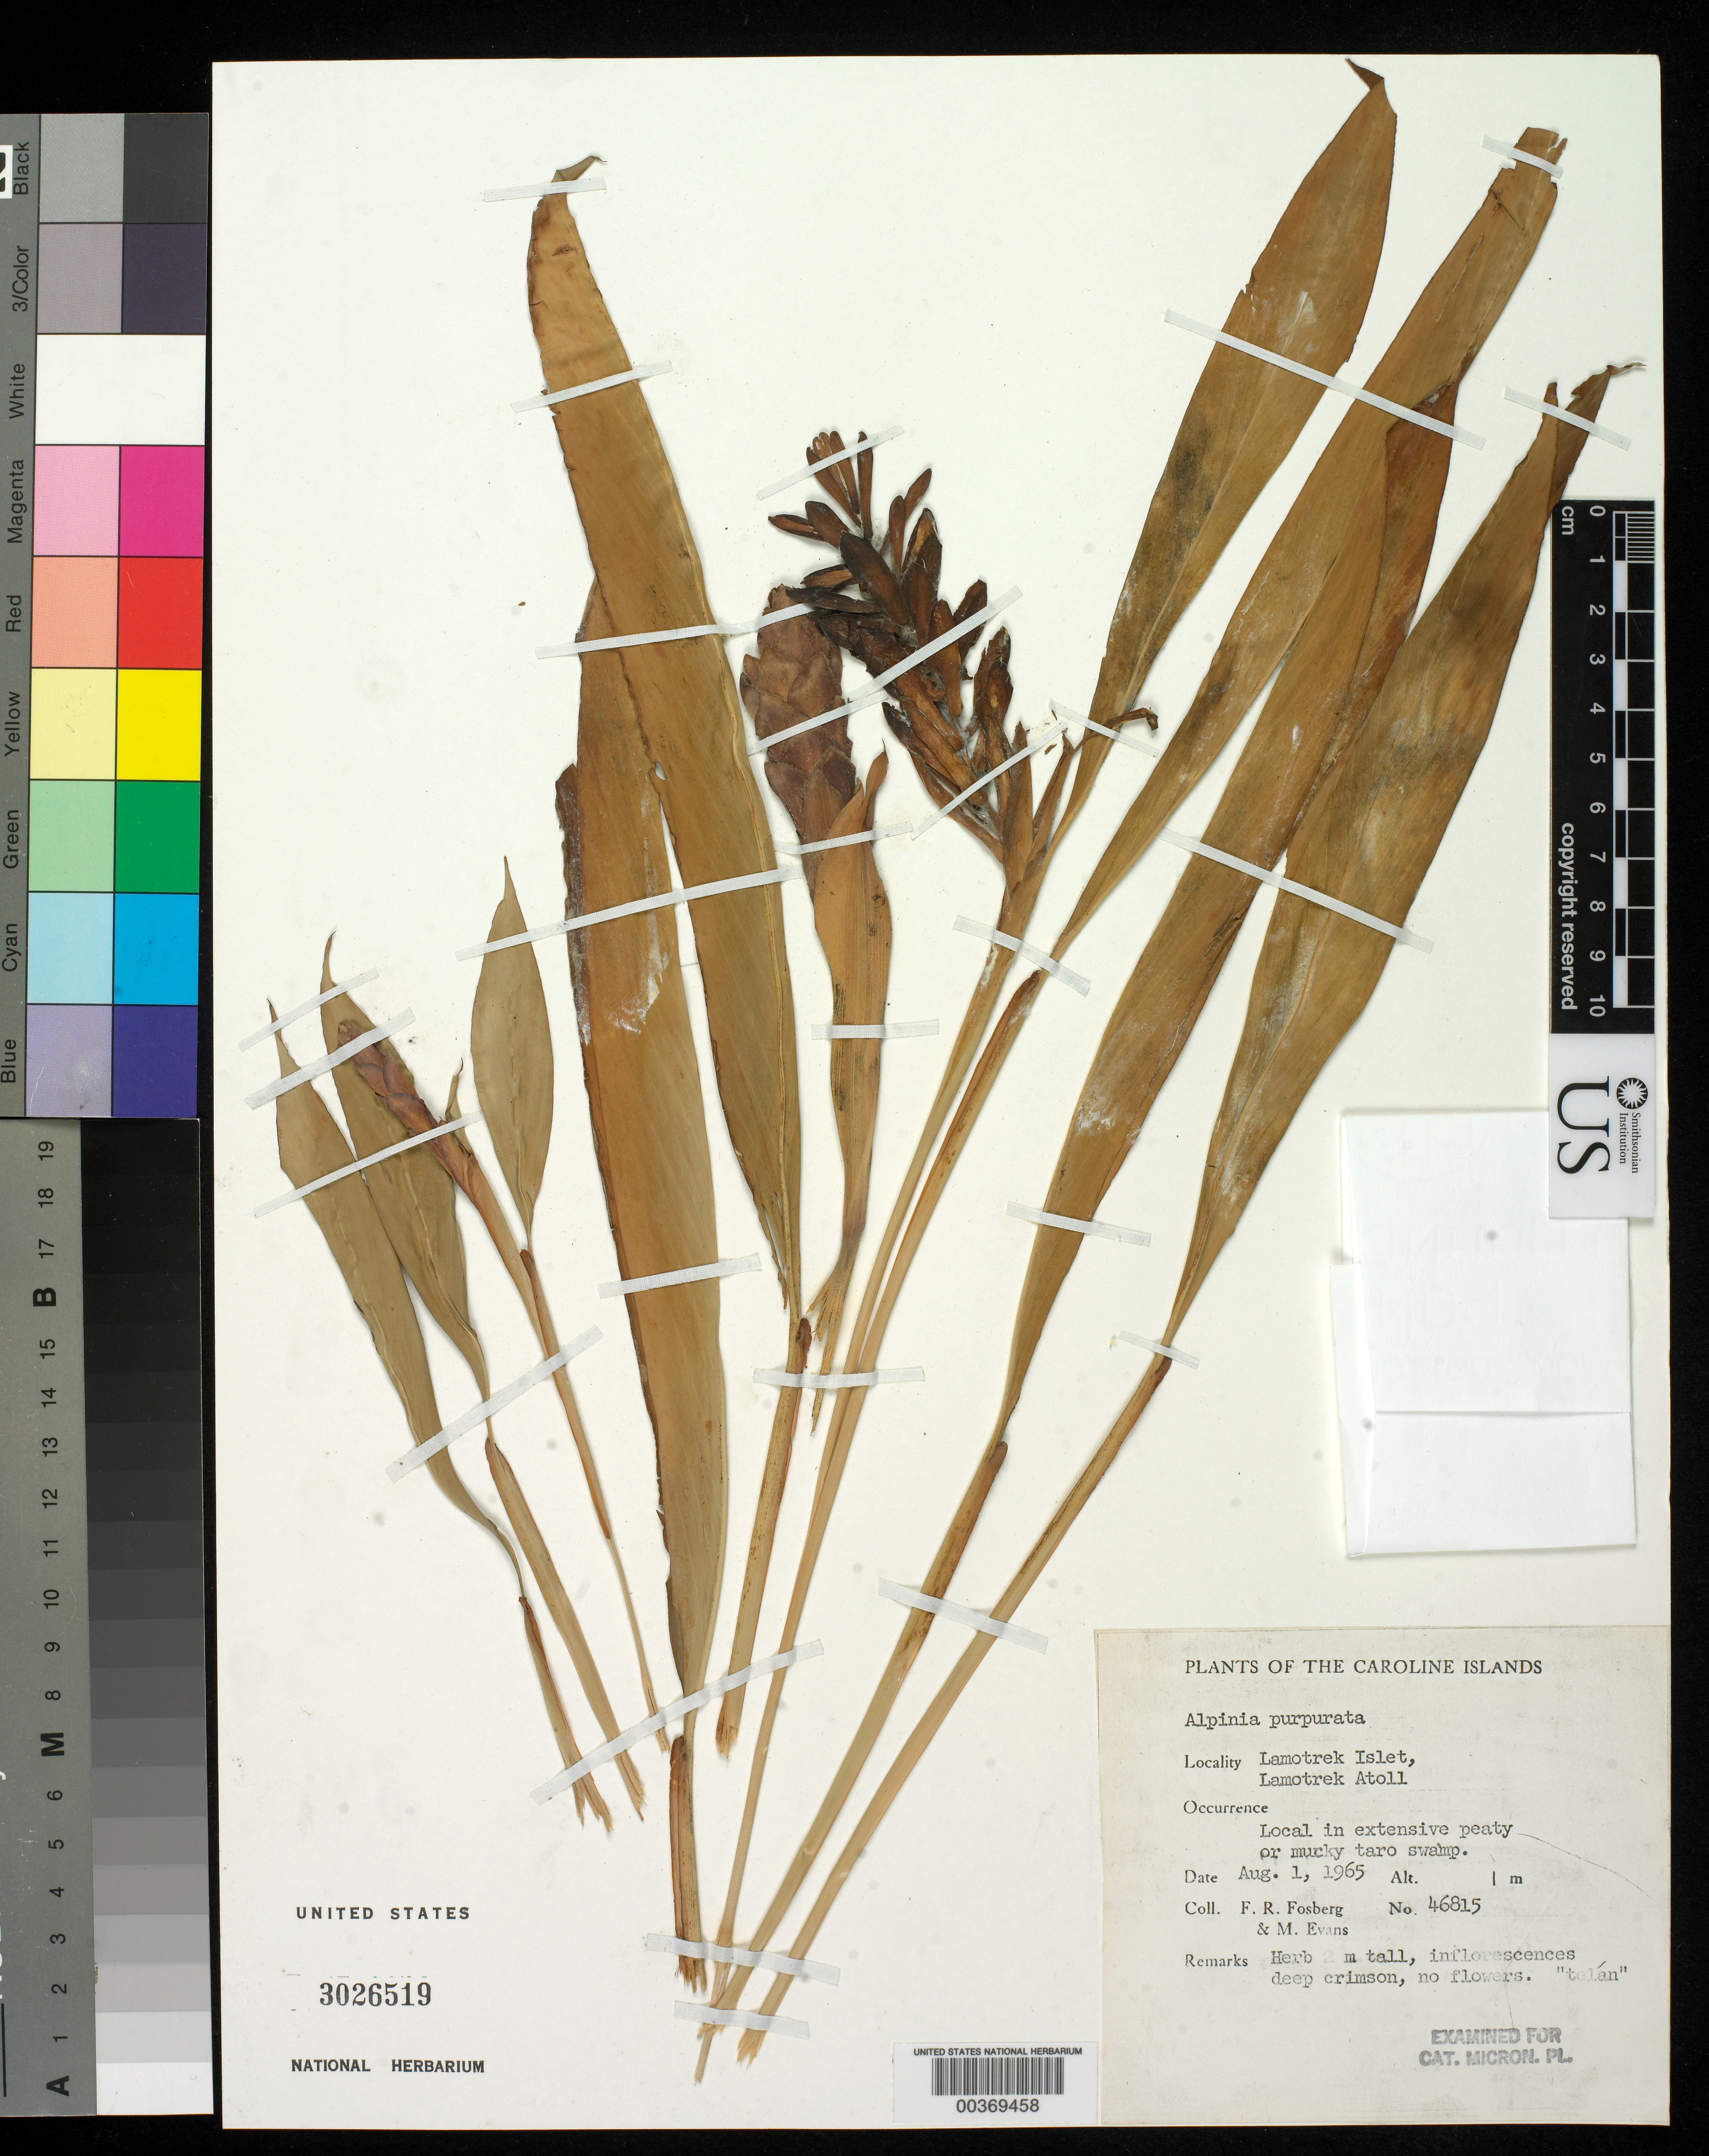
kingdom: Plantae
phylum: Tracheophyta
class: Liliopsida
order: Zingiberales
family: Zingiberaceae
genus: Alpinia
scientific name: Alpinia purpurata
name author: (Veill.) K. Schum.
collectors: F. R. Fosberg & M. Evans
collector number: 46815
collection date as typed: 01 Aug 1965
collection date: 1965-08-01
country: Micronesia, Federated States of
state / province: Yap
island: Lamotrek Atoll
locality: Lamotrek Islet, Lamotrek Atoll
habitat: peaty or murky taro swamp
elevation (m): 1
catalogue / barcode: US 3026519